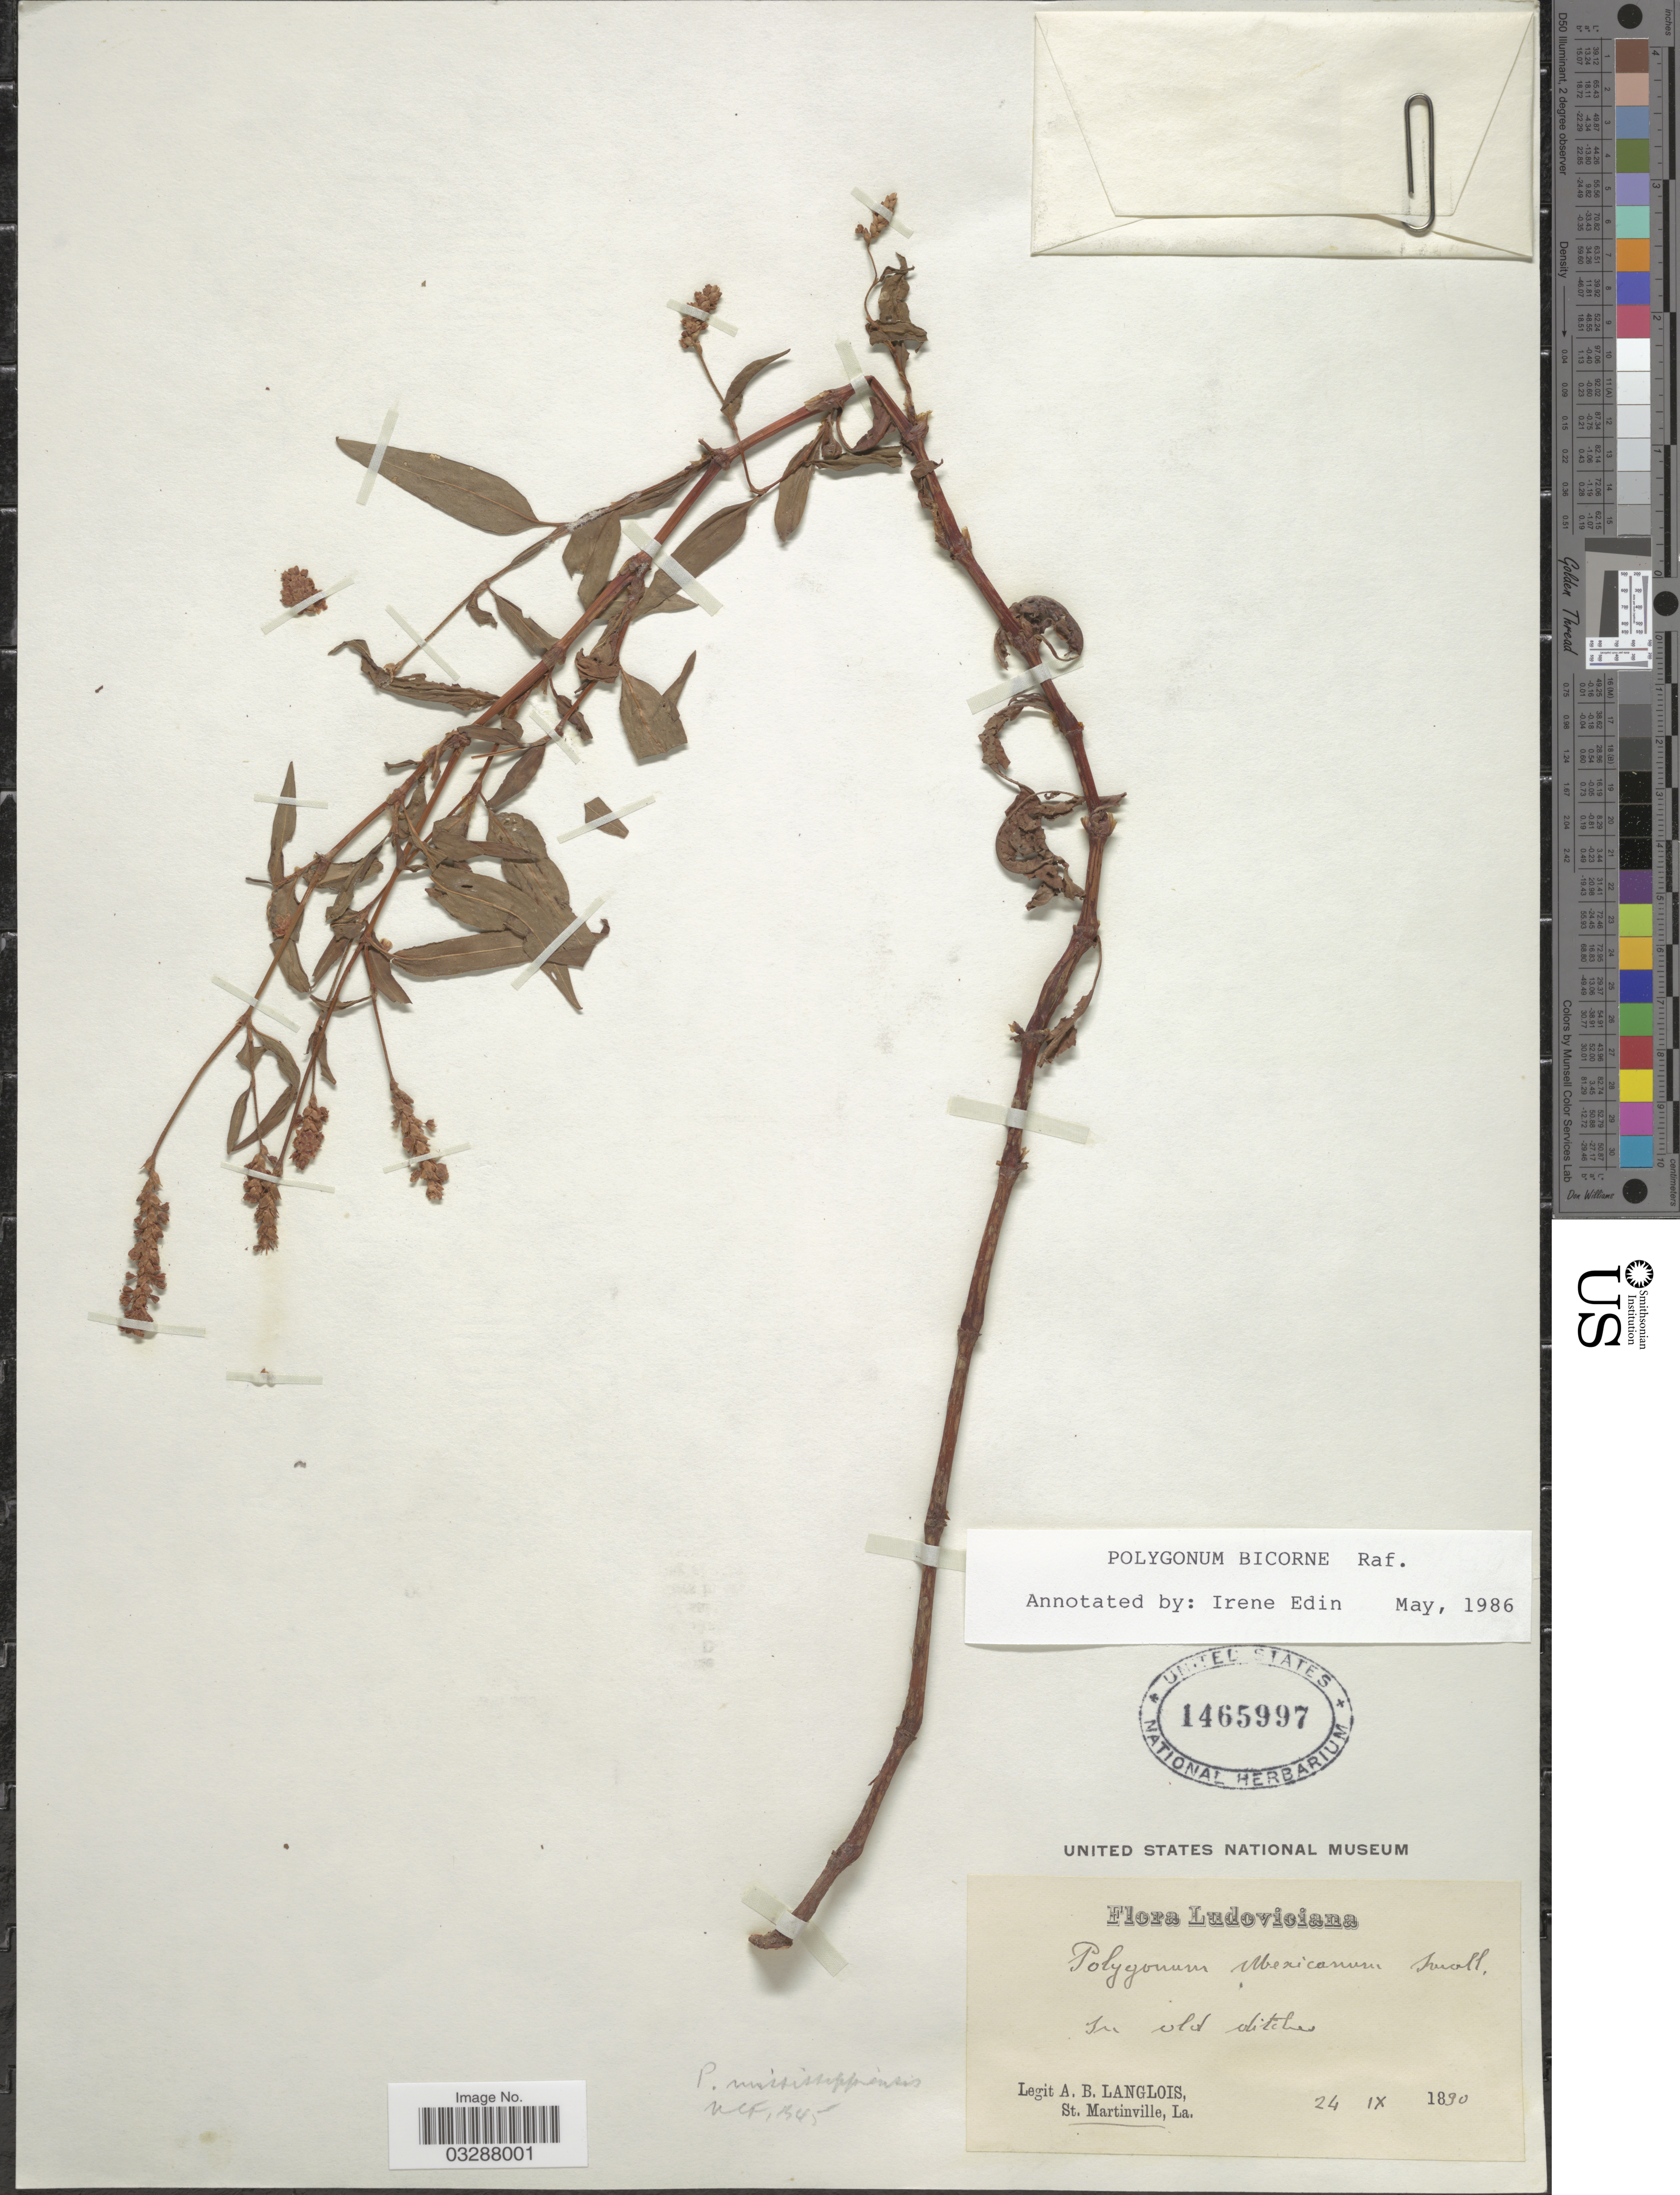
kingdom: Plantae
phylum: Tracheophyta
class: Magnoliopsida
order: Caryophyllales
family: Polygonaceae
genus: Persicaria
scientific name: Persicaria bicornis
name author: (Raf.) Nieuwl.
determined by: Atha, D. E.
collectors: A. Langlois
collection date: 1890-09-24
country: United States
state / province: Louisiana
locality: Ludoviciana, In old ditches.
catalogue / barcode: US 1465997